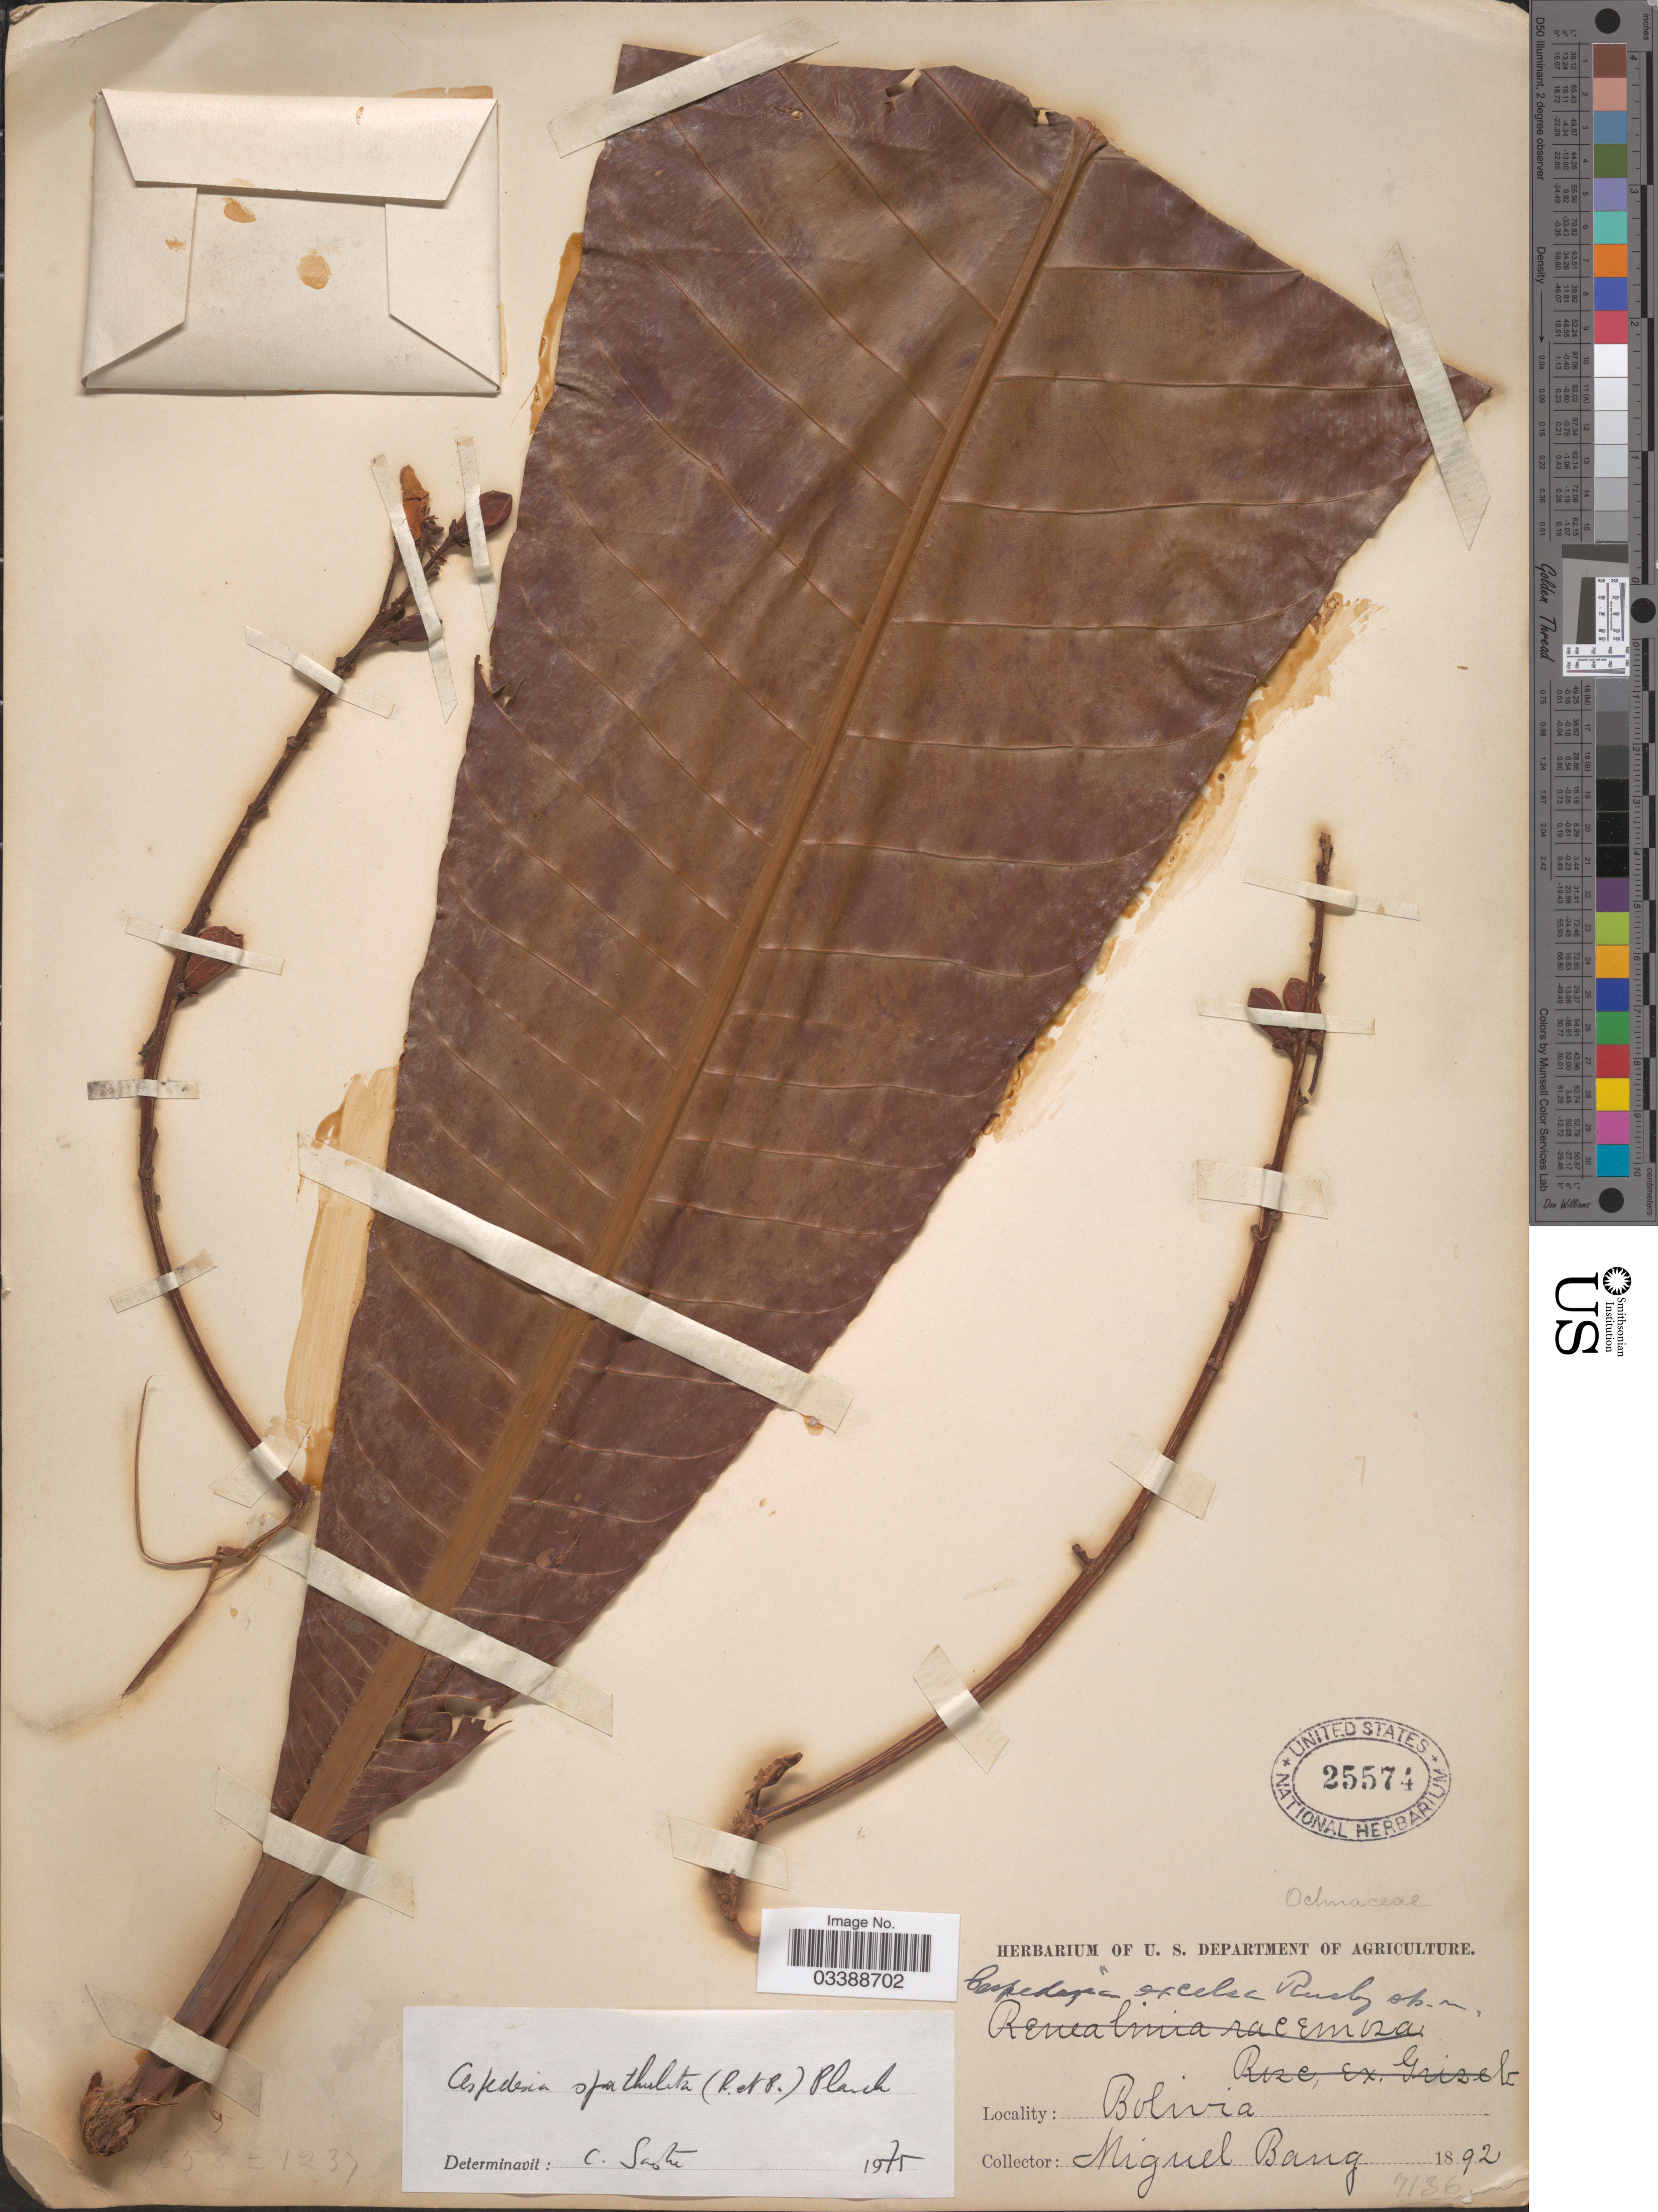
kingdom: Plantae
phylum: Tracheophyta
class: Magnoliopsida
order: Malpighiales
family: Ochnaceae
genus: Cespedesia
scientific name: Cespedesia spathulata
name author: (Ruiz & Pav.) Planch.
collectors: M. Bang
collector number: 7136?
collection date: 1892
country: Bolivia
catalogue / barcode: US 25574